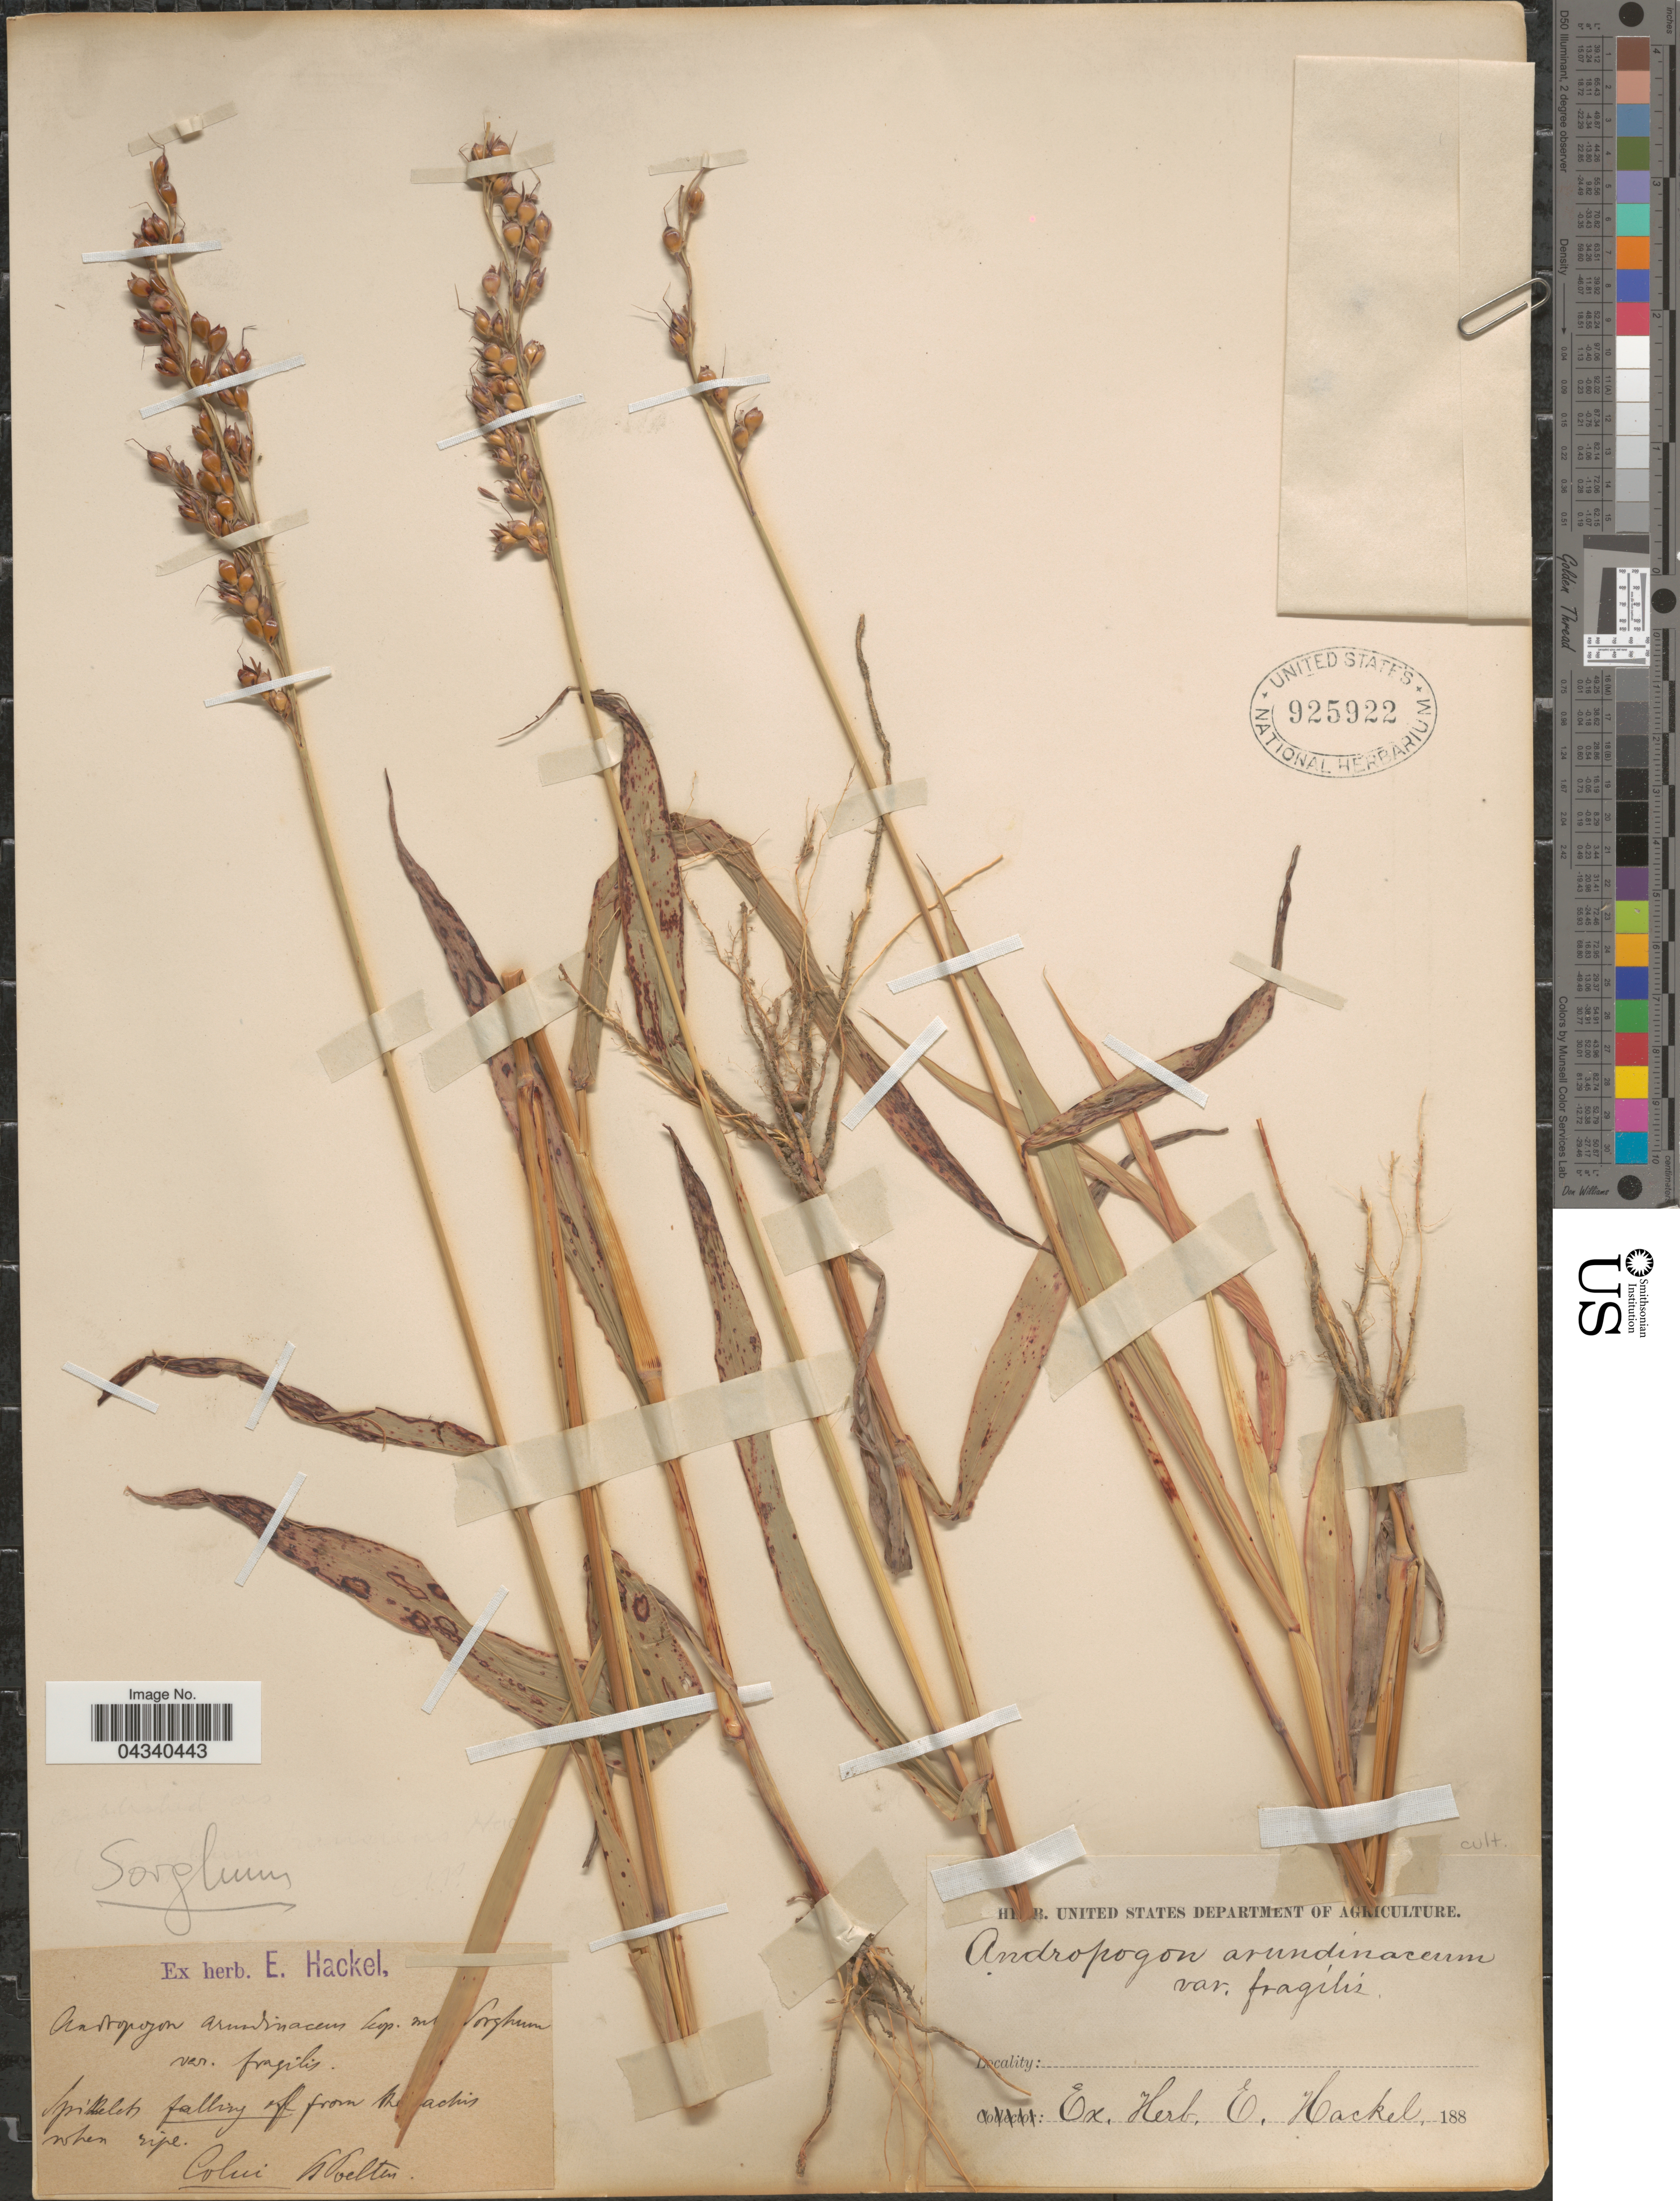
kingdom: Plantae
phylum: Tracheophyta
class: Liliopsida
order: Poales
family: Poaceae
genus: Sorghum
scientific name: Sorghum sp.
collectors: ex herb. E. Hackel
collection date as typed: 188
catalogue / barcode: US 925922